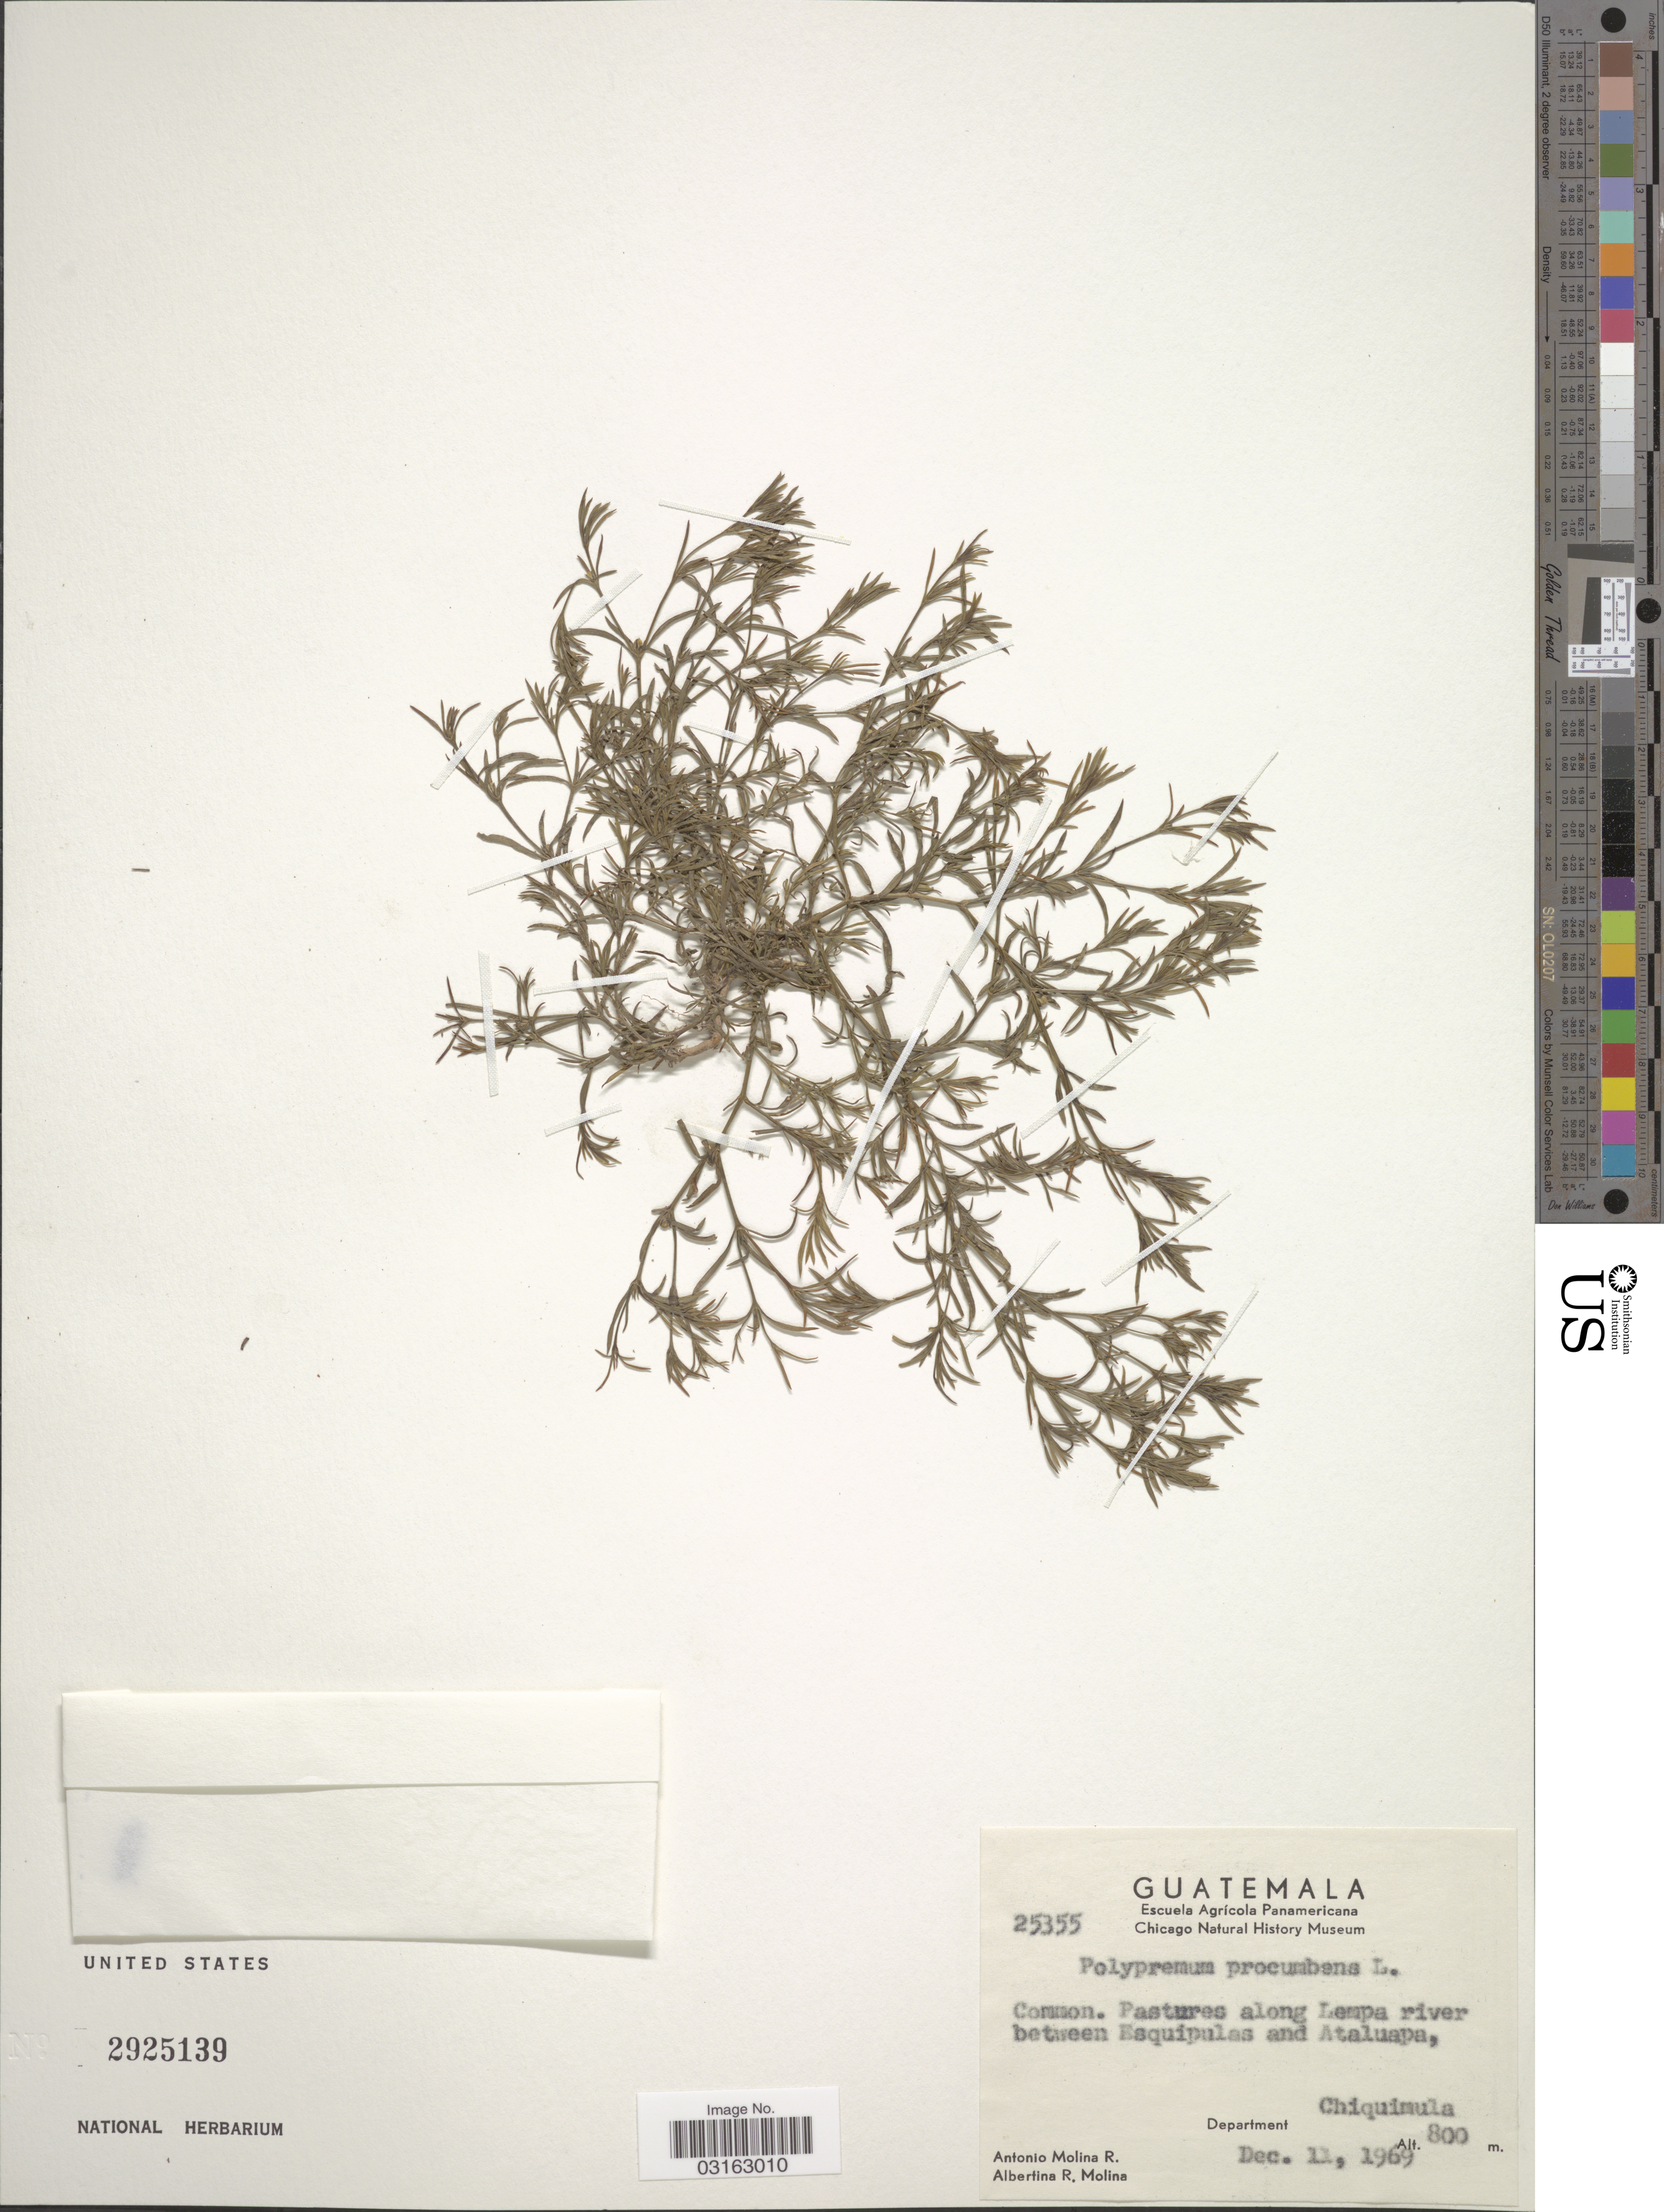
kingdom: Plantae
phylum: Tracheophyta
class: Magnoliopsida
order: Lamiales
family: Tetrachondraceae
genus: Polypremum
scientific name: Polypremum procumbens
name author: L.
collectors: A. Molina R. & A. R. Molina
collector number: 25355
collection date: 1969-12-11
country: Guatemala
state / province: Chiquimula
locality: Pastures along Lempa river between Esquipulas and Ataluapa, Department Chiquimula.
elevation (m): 800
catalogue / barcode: US 2925139